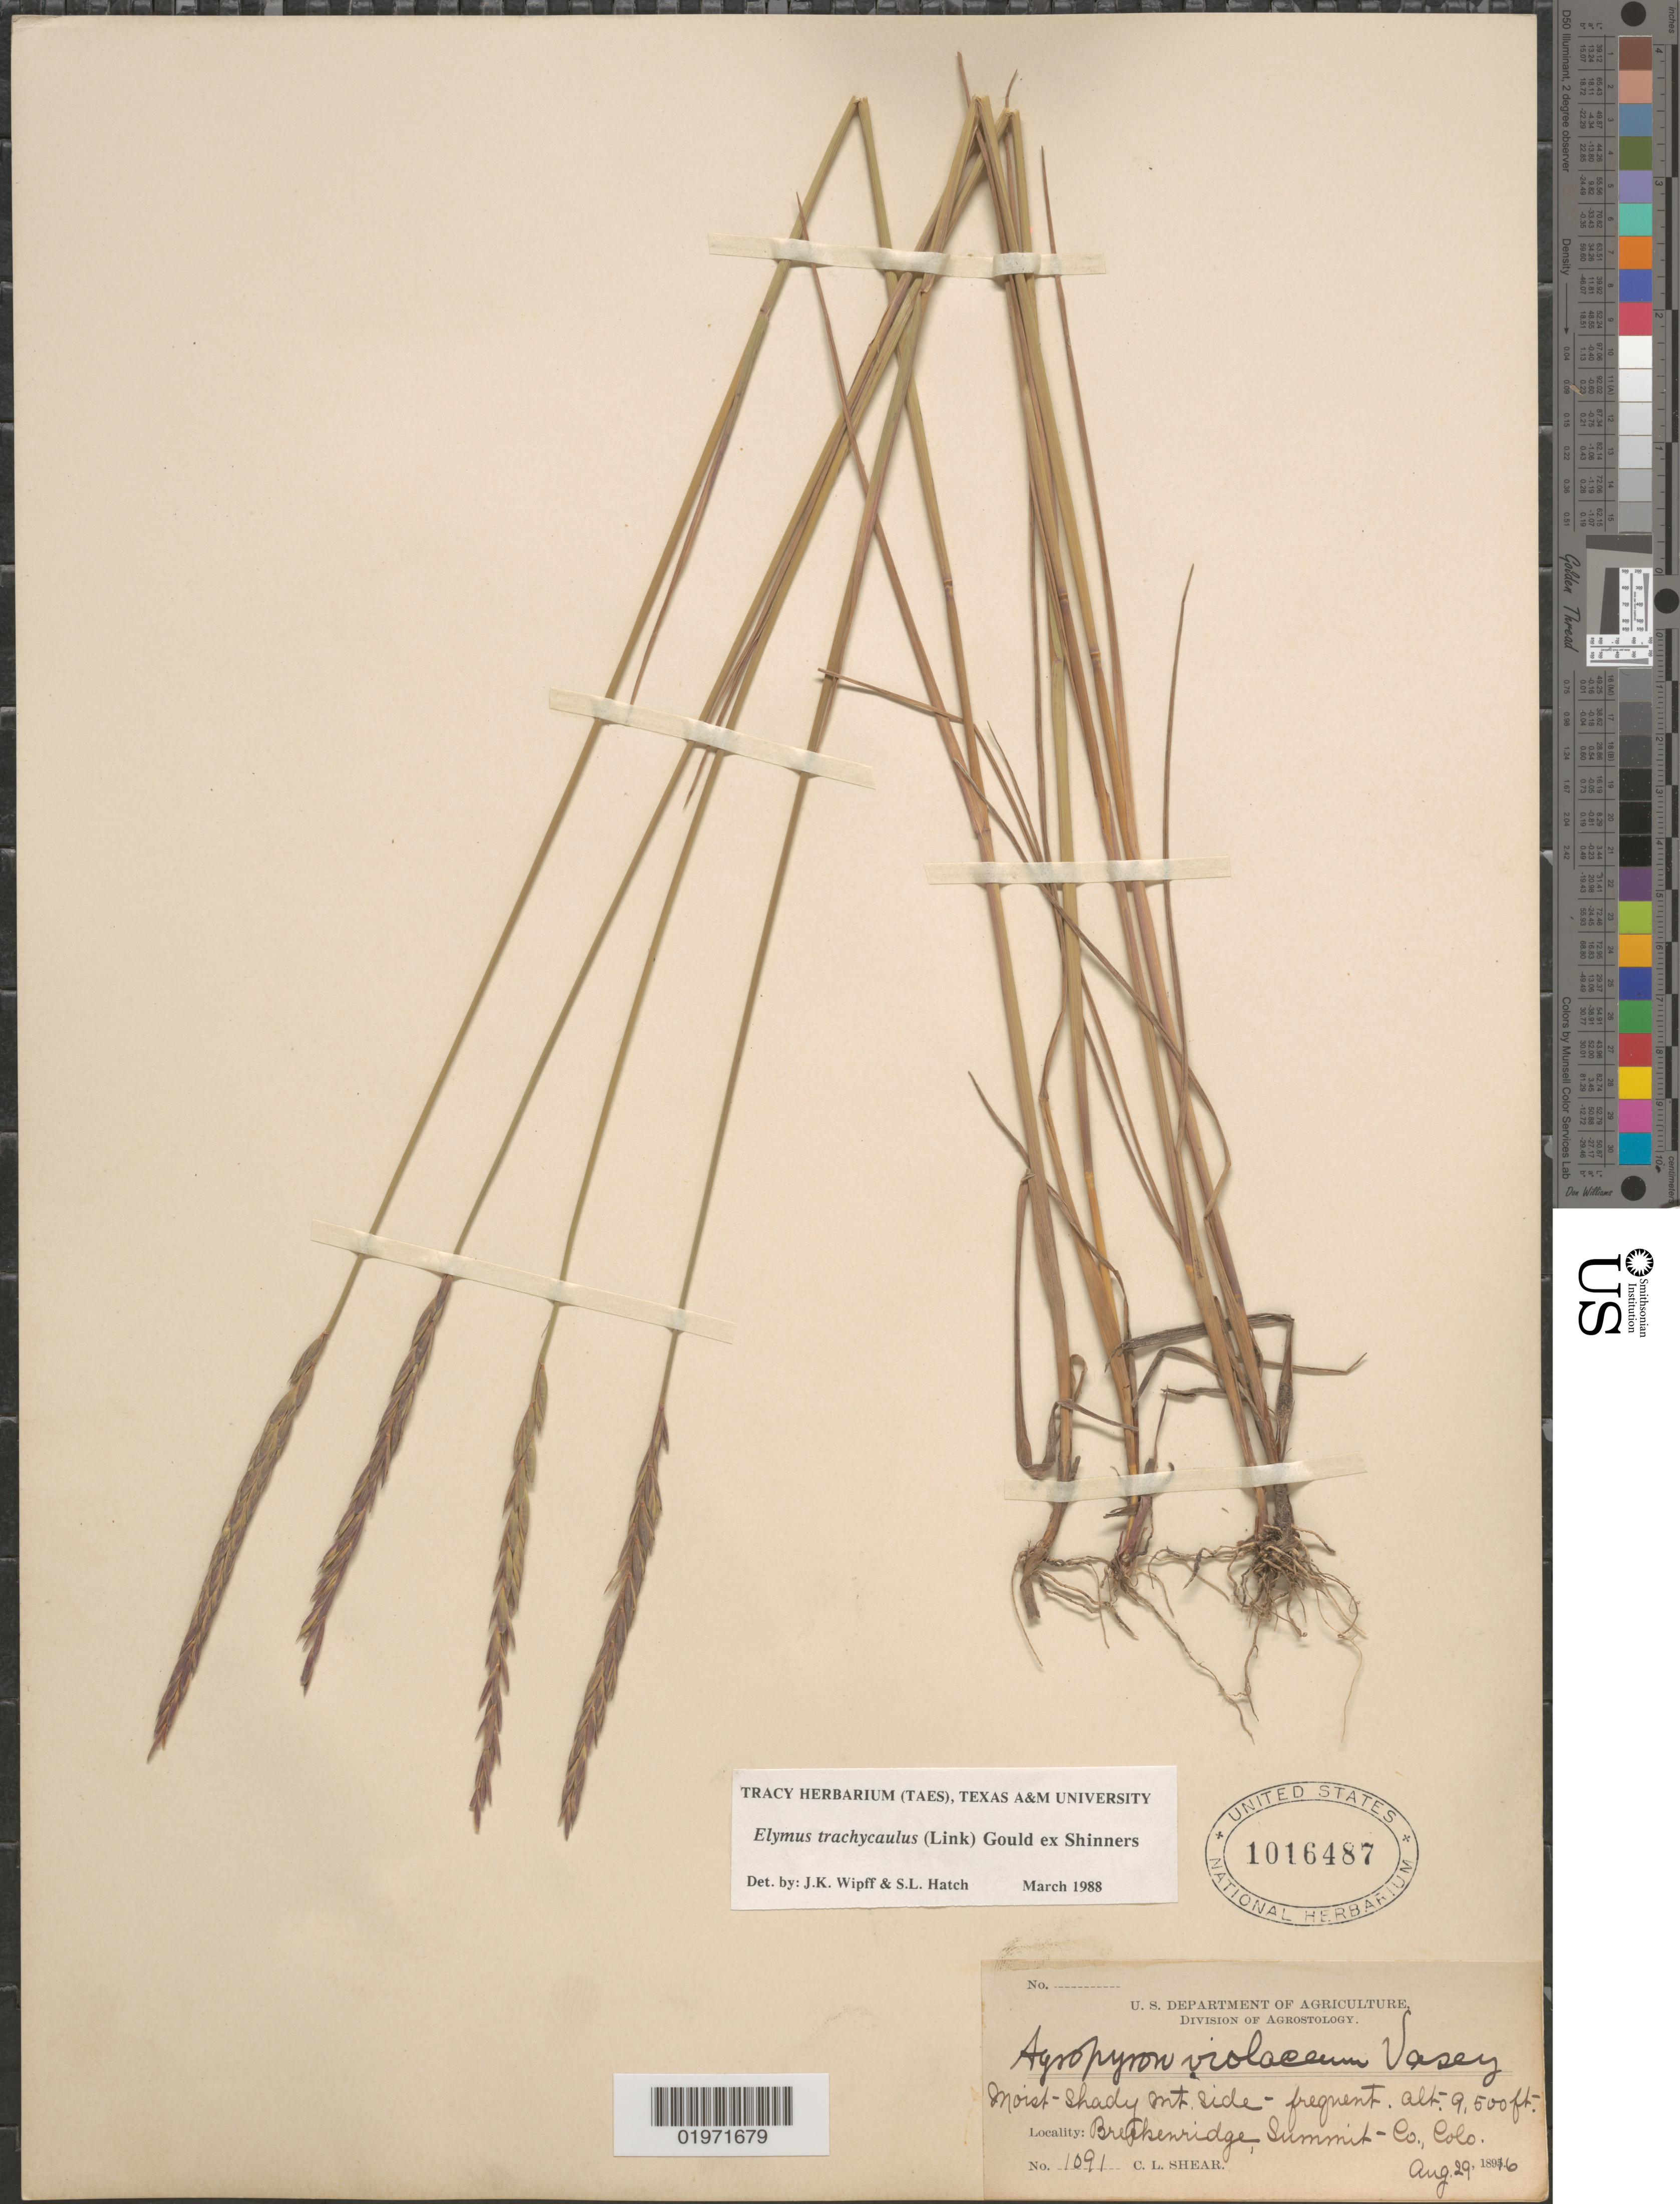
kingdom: Plantae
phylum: Tracheophyta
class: Liliopsida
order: Poales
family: Poaceae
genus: Elymus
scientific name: Elymus trachycaulus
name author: (Link) Gould ex Shinners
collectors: C. L. Shear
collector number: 1091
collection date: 1896-08-29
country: United States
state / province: Colorado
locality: Moist shady mt. side. Breckenridge, Summit Co.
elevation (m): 2896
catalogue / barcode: US 1016487